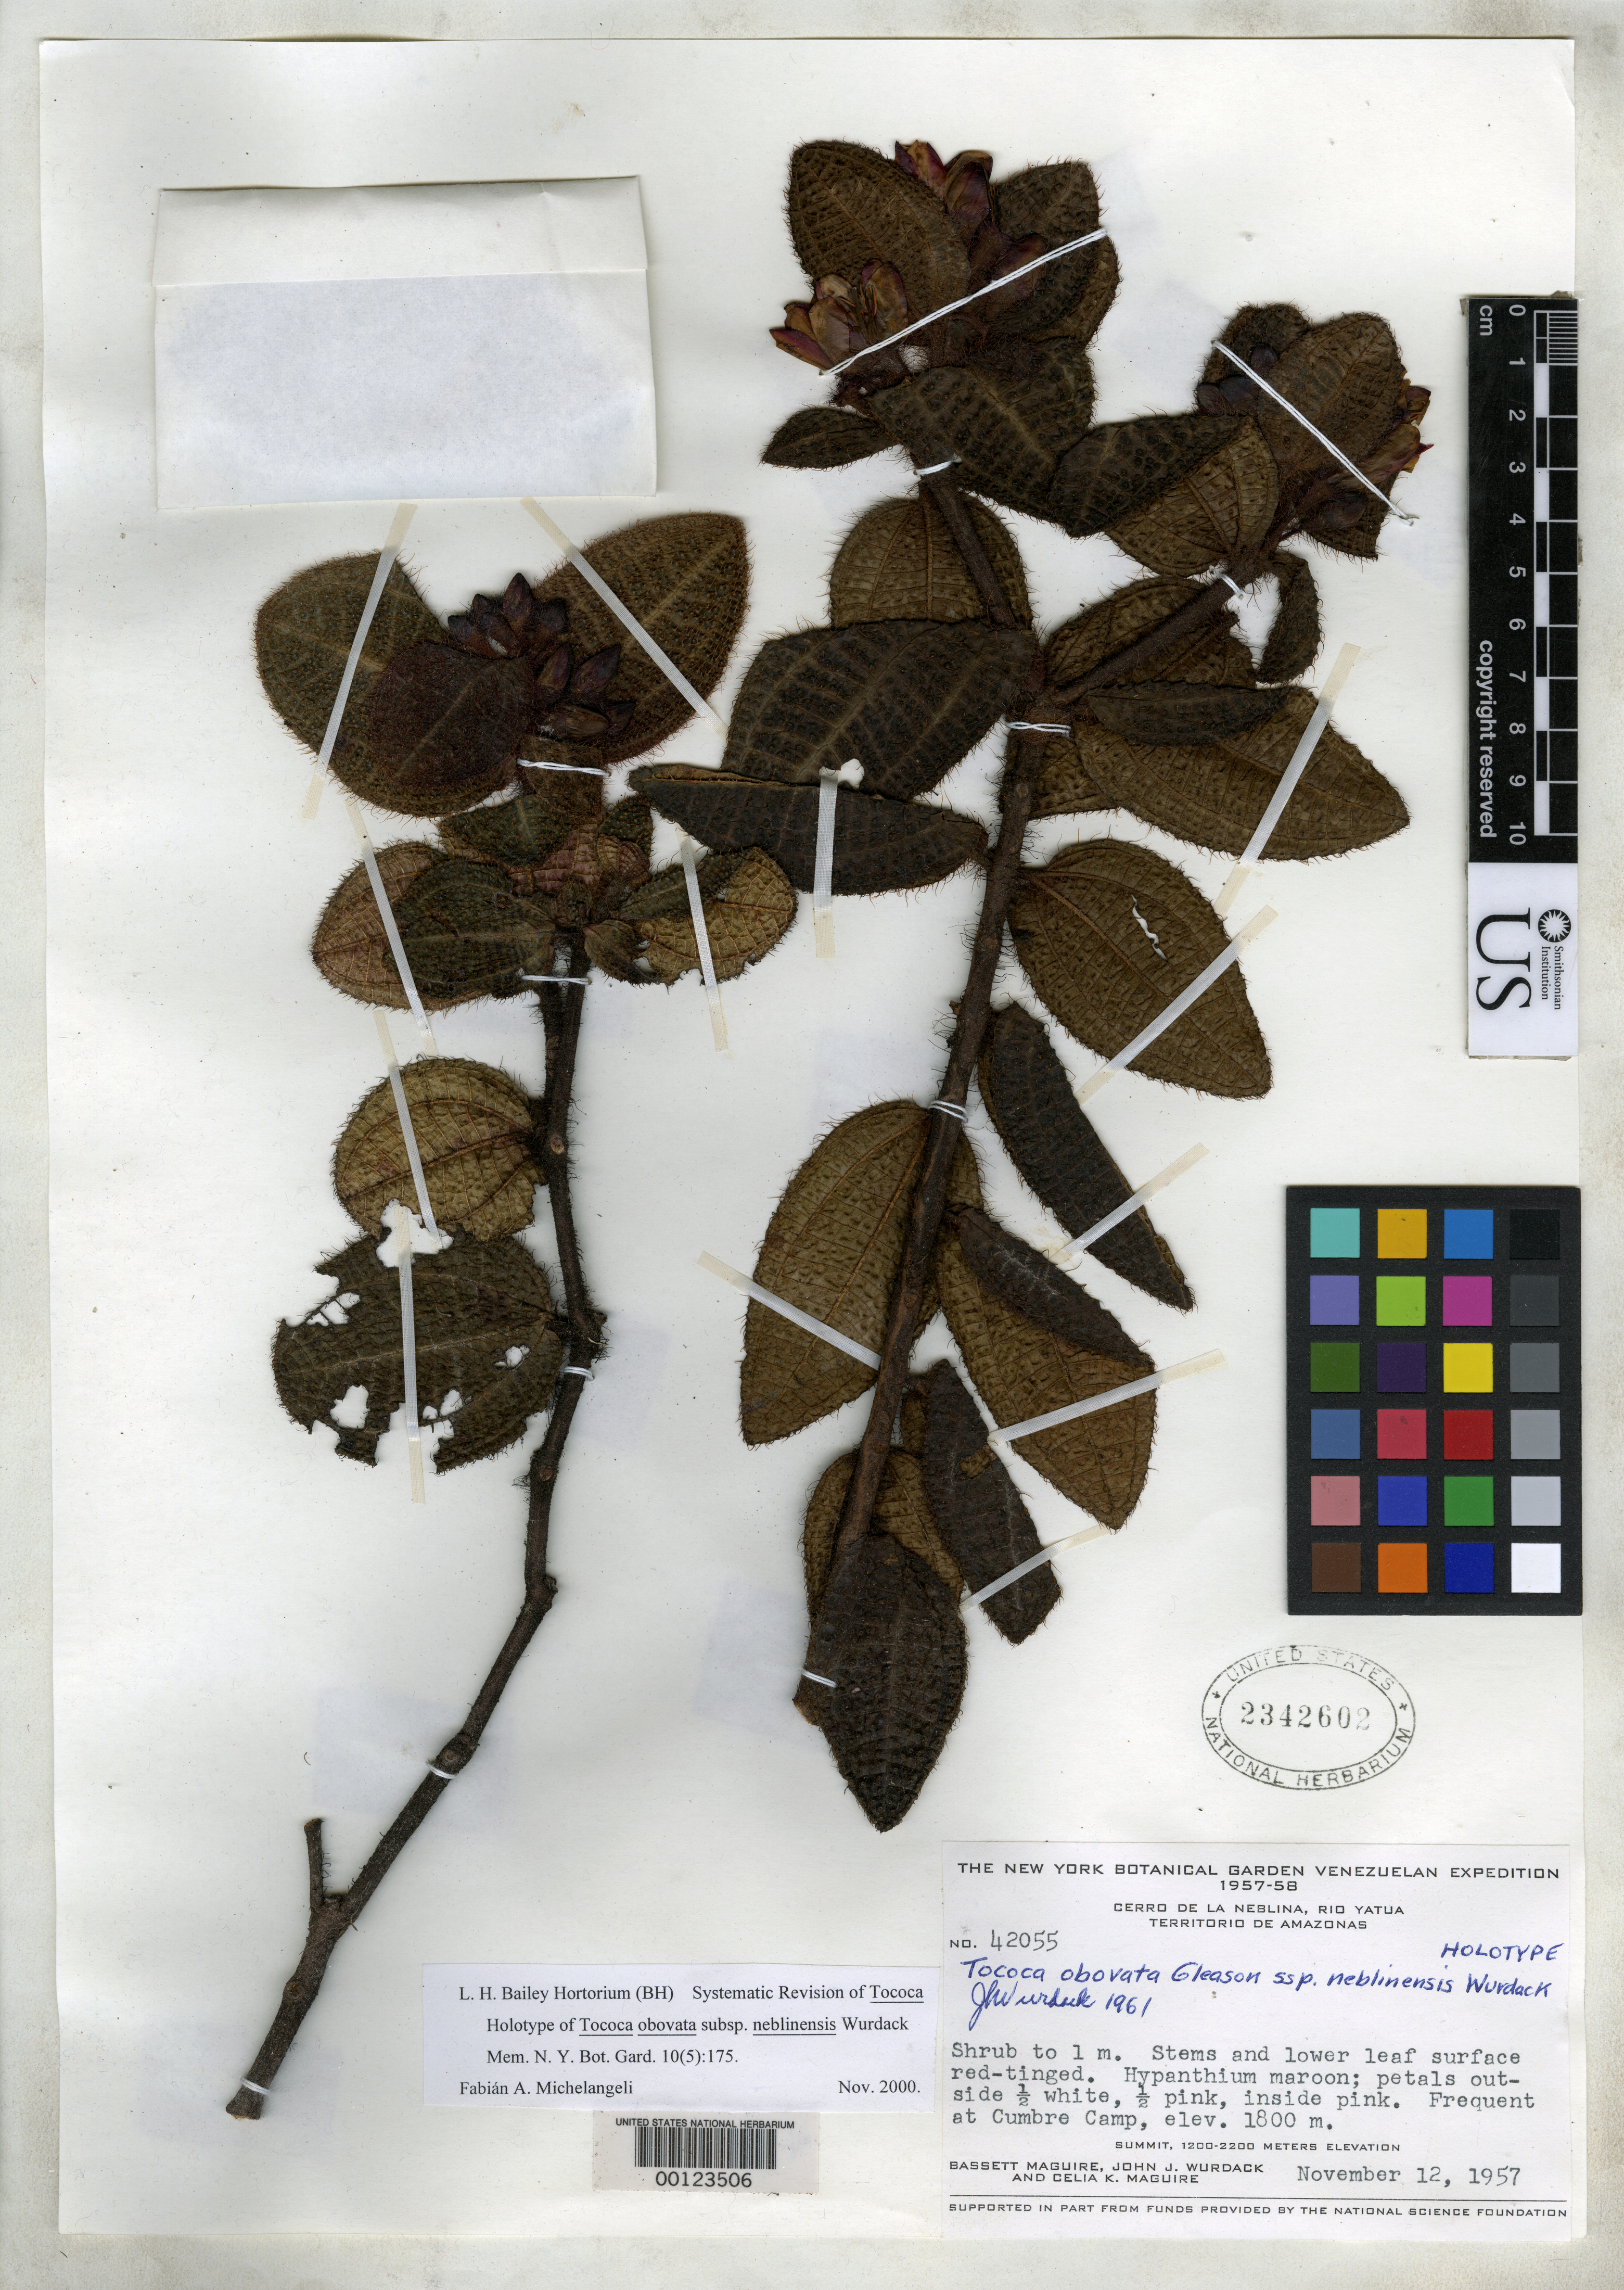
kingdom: Plantae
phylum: Tracheophyta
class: Magnoliopsida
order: Myrtales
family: Melastomataceae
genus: Tococa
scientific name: Tococa obovata subsp. neblinensis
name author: Wurdack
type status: Holotype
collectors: B. Maguire, J. J. Wurdack & C. K. Maguire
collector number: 42055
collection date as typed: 12 Nov 1957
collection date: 1957-11-12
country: Venezuela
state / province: Amazonas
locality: Cerro de la Neblina, Rio Yatua, Cunbre camp.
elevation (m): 1800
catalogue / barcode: US 2342602